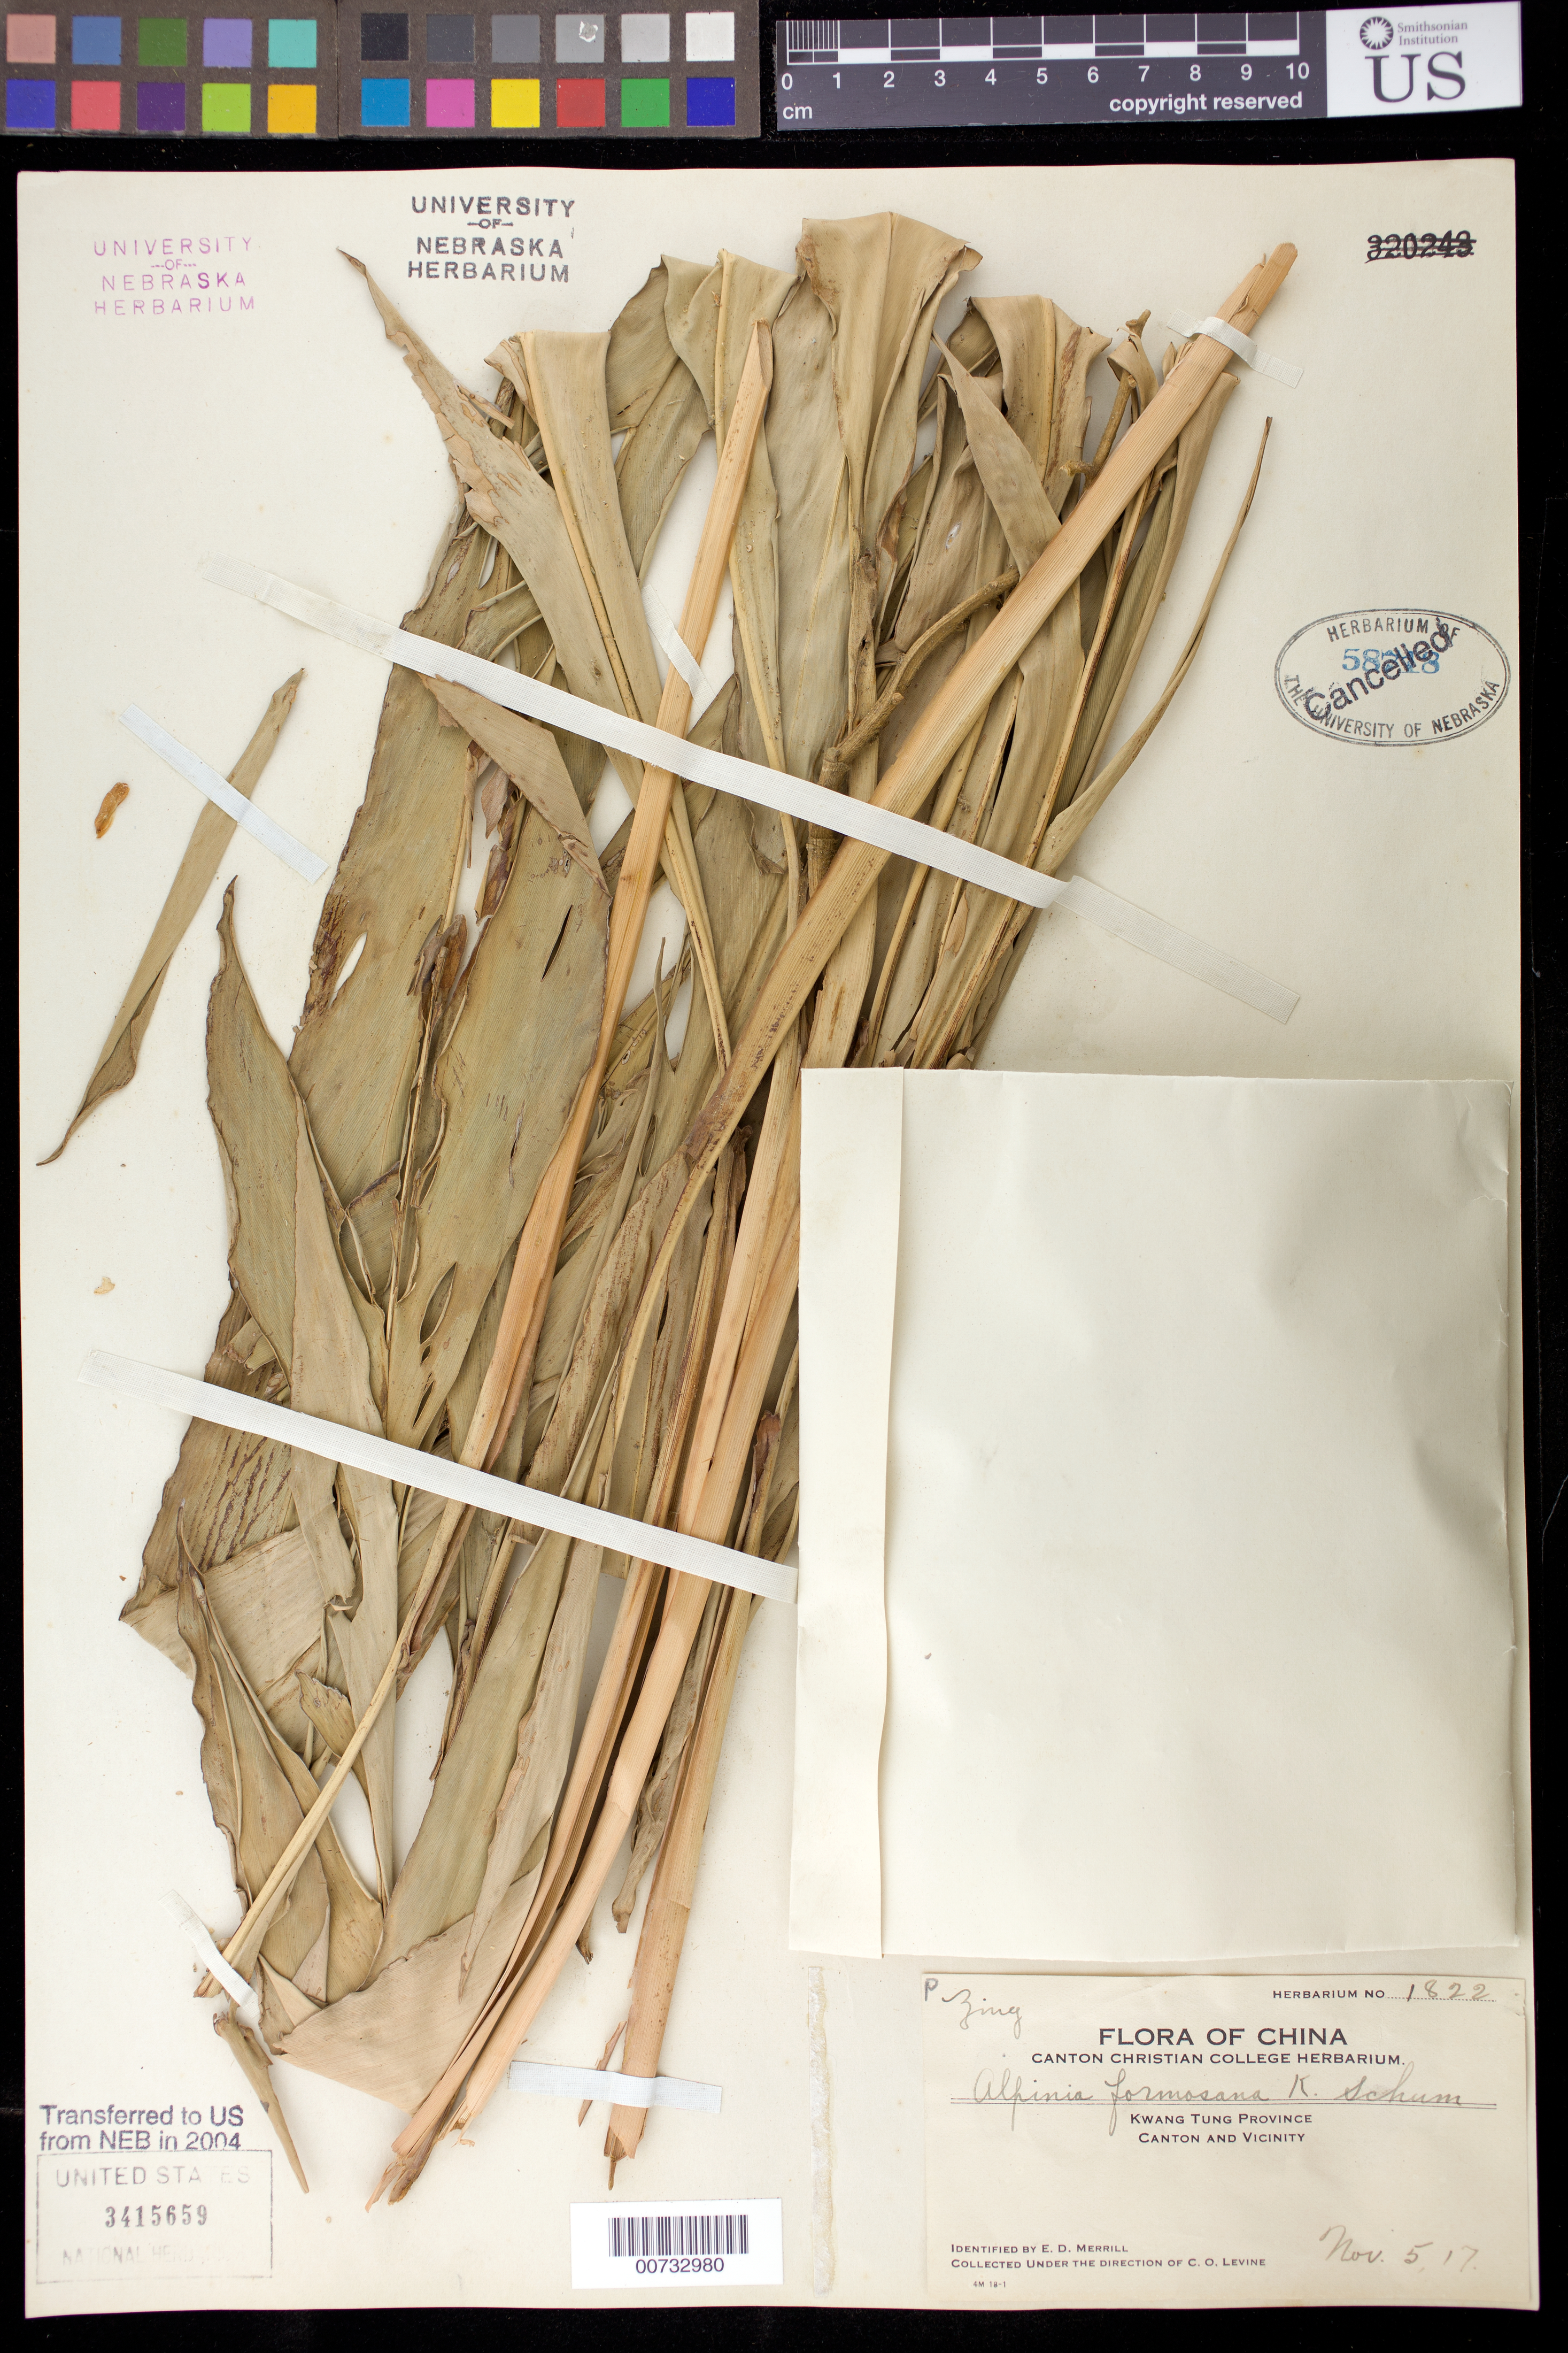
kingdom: Plantae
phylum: Tracheophyta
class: Liliopsida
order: Zingiberales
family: Zingiberaceae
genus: Alpinia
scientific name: Alpinia formosana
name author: K. Schum.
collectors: E. D. Merrill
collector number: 1822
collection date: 1917-11-05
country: China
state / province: Guangdong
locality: Canton and Vicinity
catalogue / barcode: US 3415659